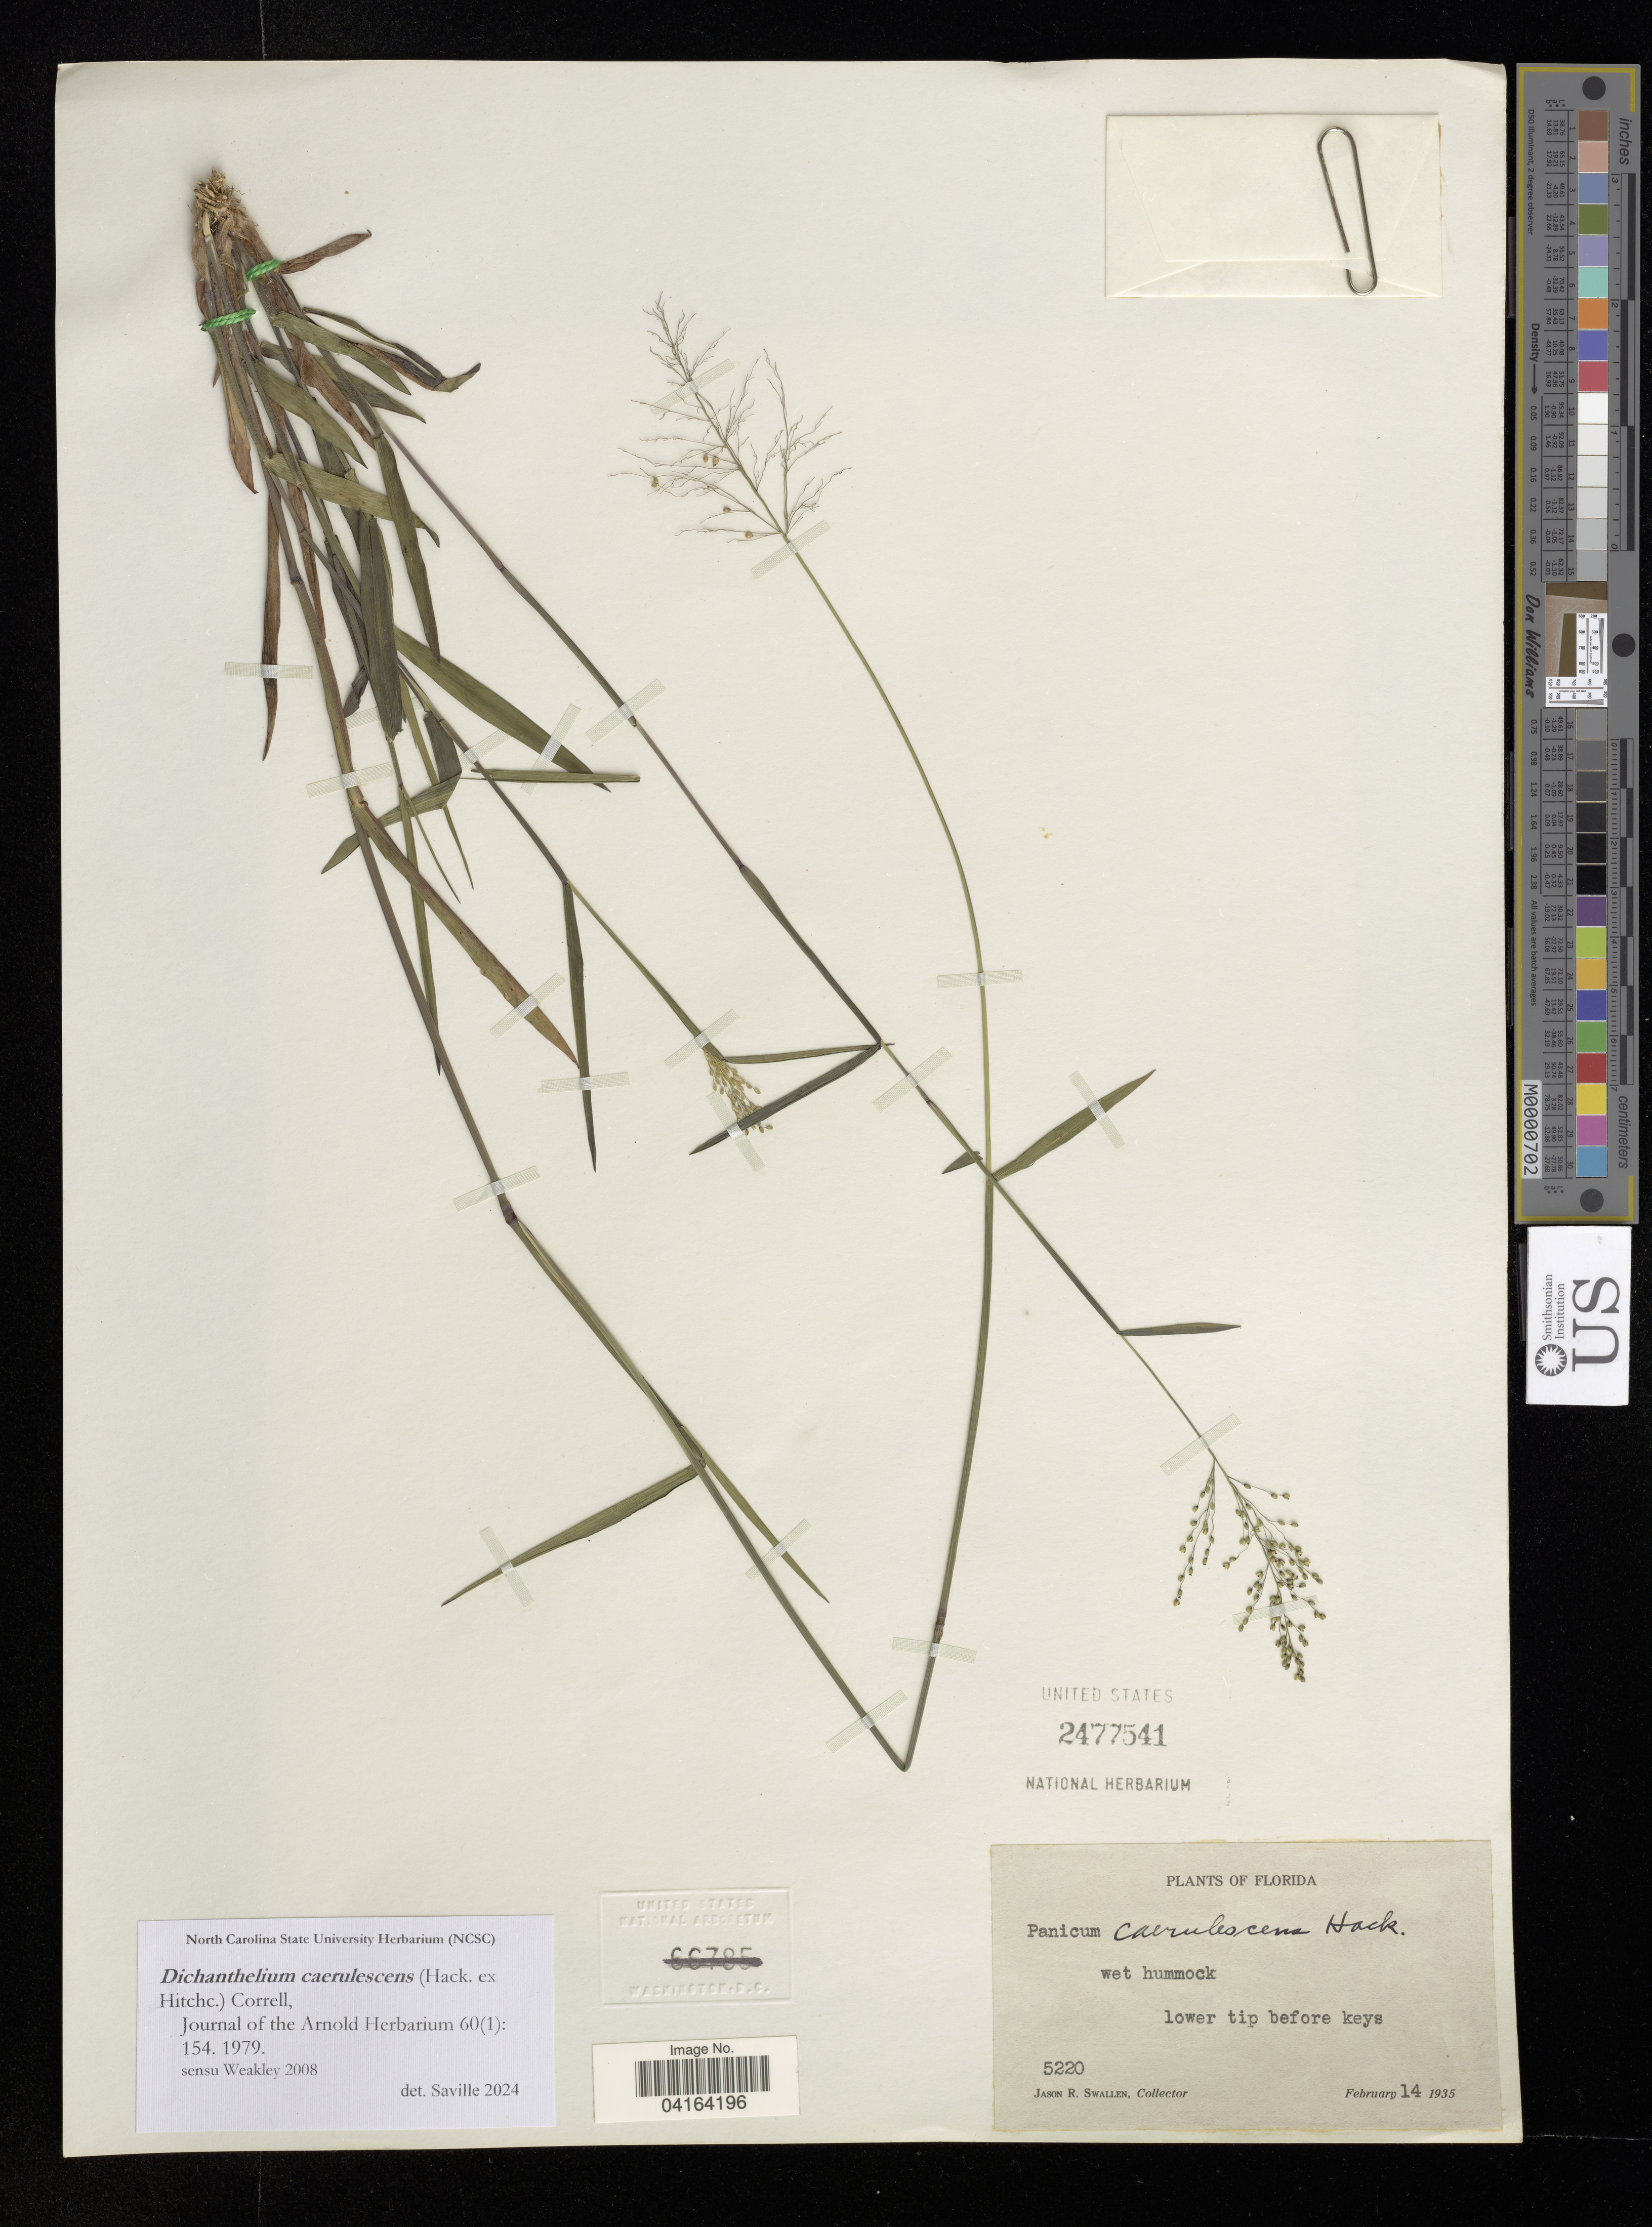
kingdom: Plantae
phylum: Tracheophyta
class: Liliopsida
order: Poales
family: Poaceae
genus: Dichanthelium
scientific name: Dichanthelium caerulescens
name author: (Hack. ex Hitchc.) Correll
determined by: Saville, A. C., (NCSC), North Carolina State University (UNITED STATES)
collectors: J. R. Swallen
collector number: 5220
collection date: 1935-02-14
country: United States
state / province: Florida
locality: Lower tip before keys.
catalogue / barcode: US 2477541